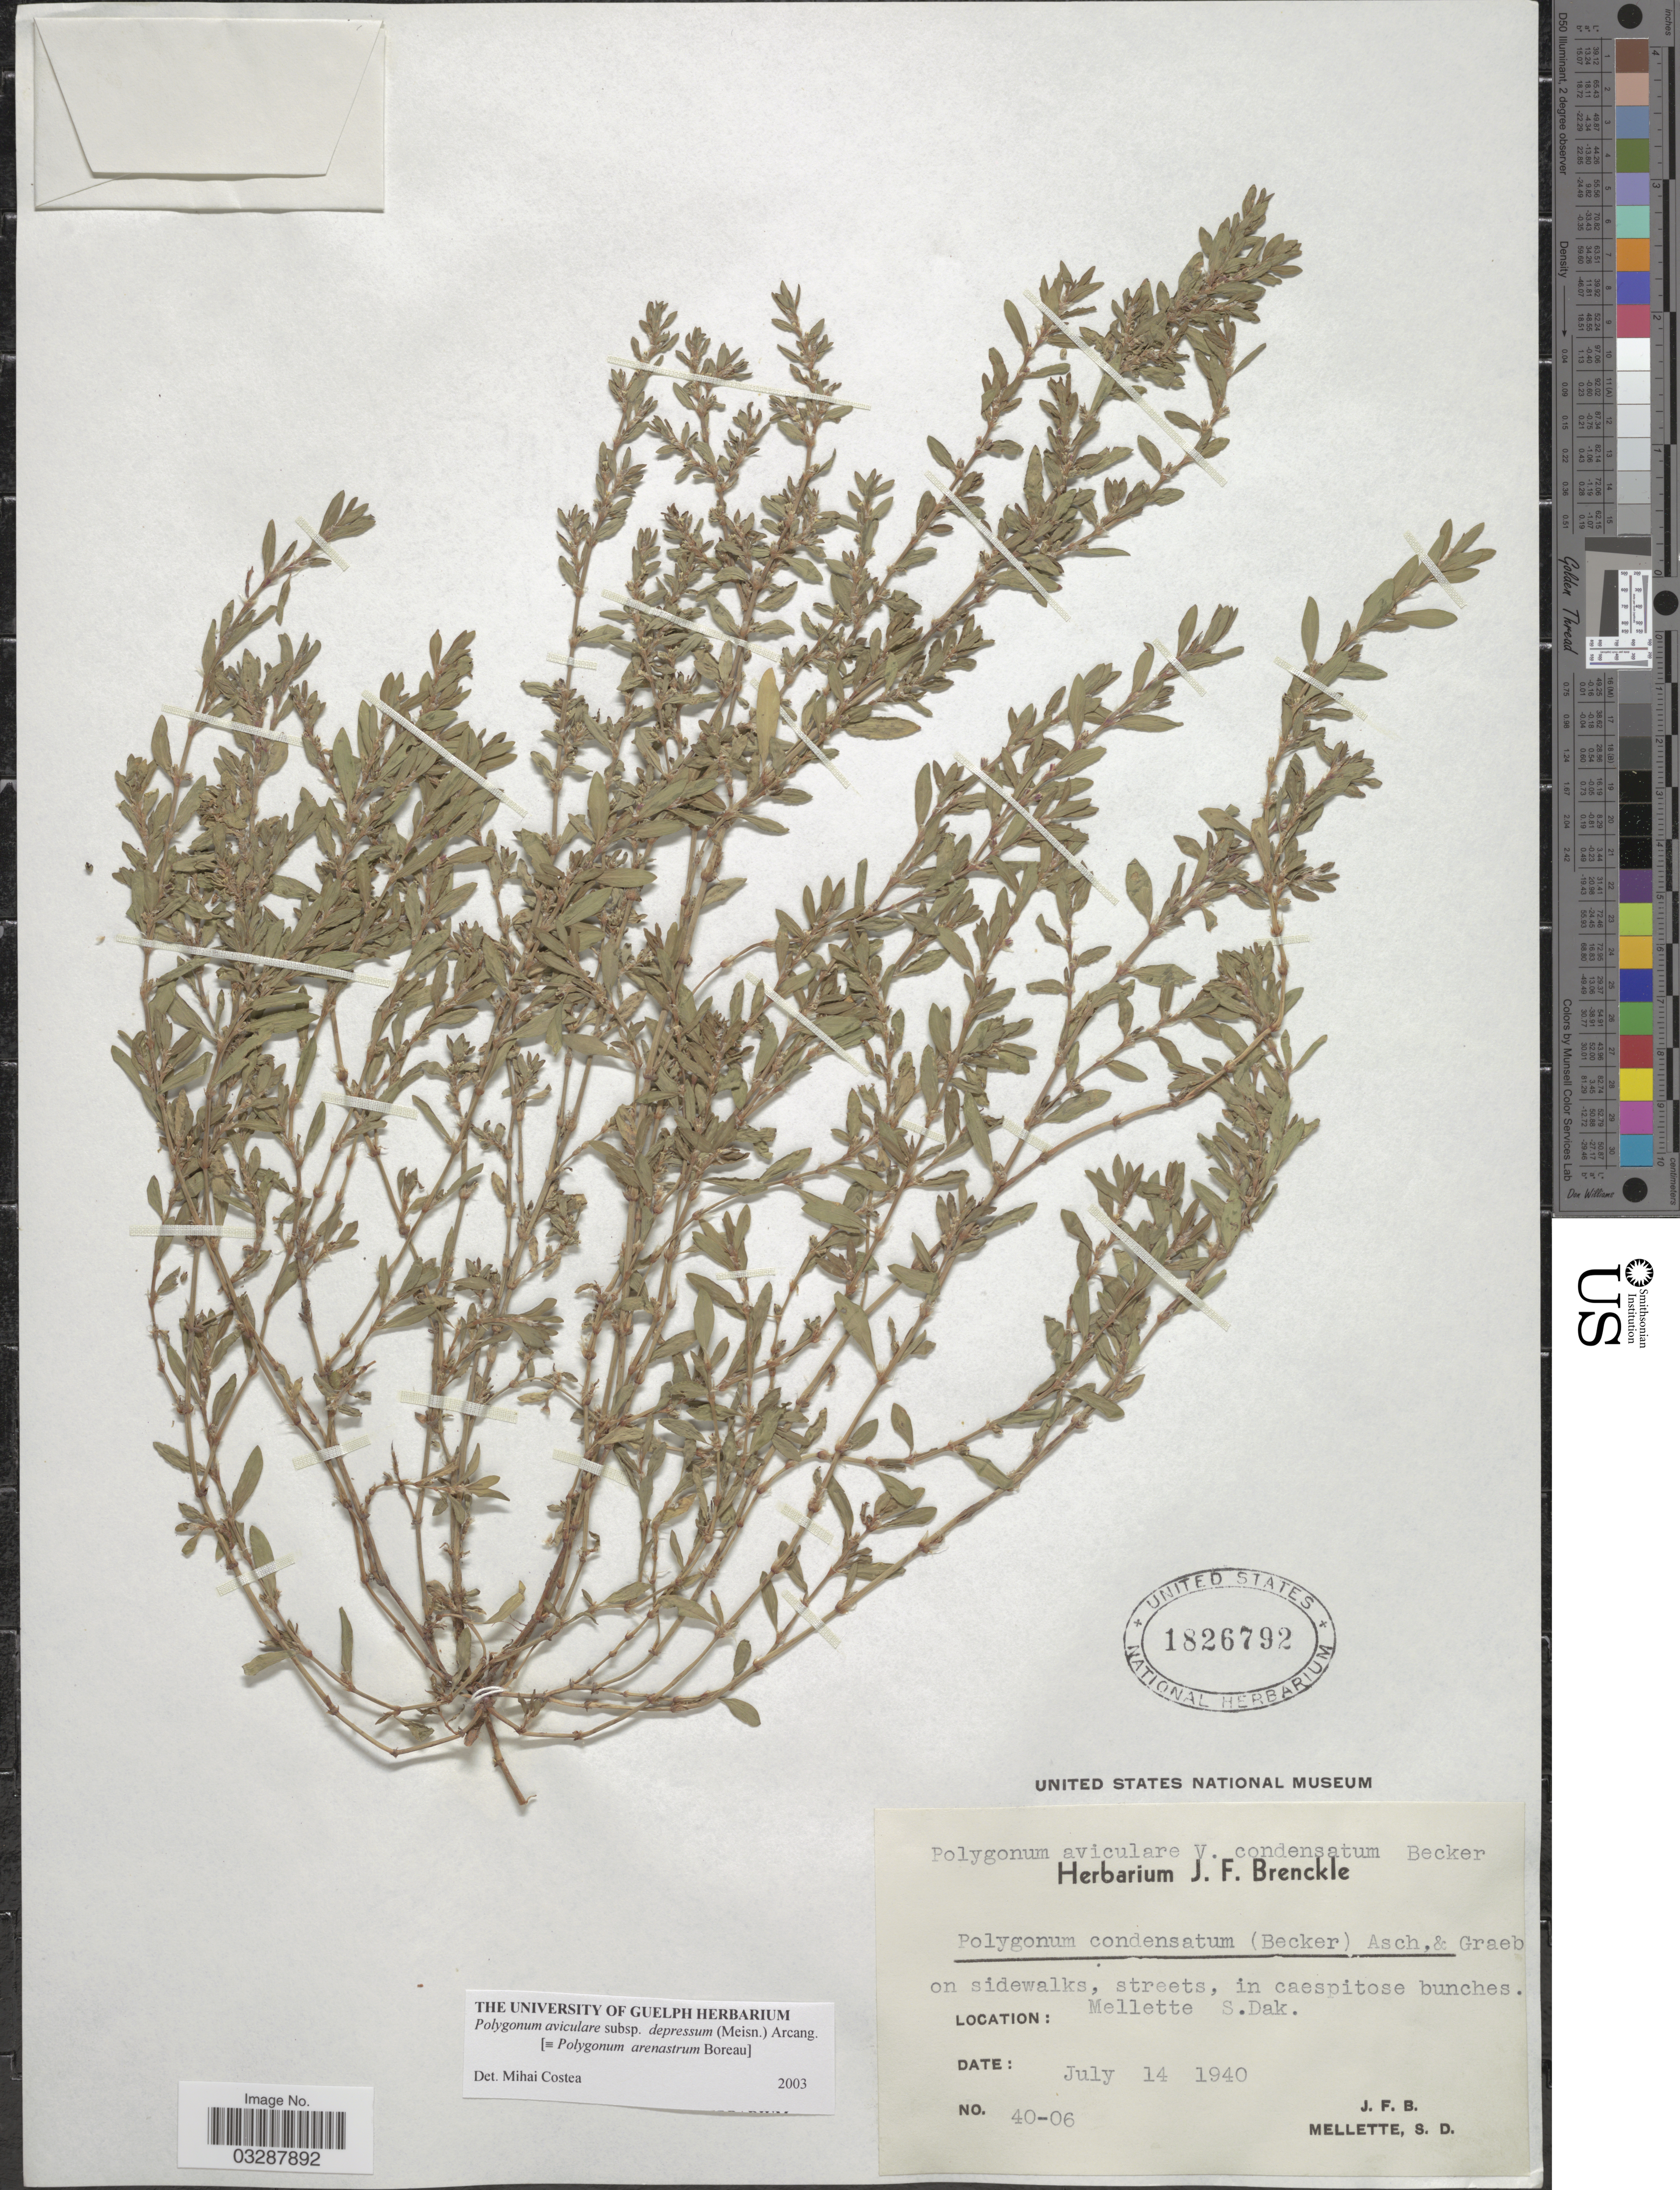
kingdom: Plantae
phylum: Tracheophyta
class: Magnoliopsida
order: Caryophyllales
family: Polygonaceae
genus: Polygonum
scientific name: Polygonum aviculare subsp. depressum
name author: (Meisn.) Arcang.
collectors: J. Brenckle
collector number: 40-06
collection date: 1940-07-14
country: United States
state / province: South Dakota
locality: On sidewalks, streets, in caespitose bunches. Mellette S. Dak.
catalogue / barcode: US 1826792